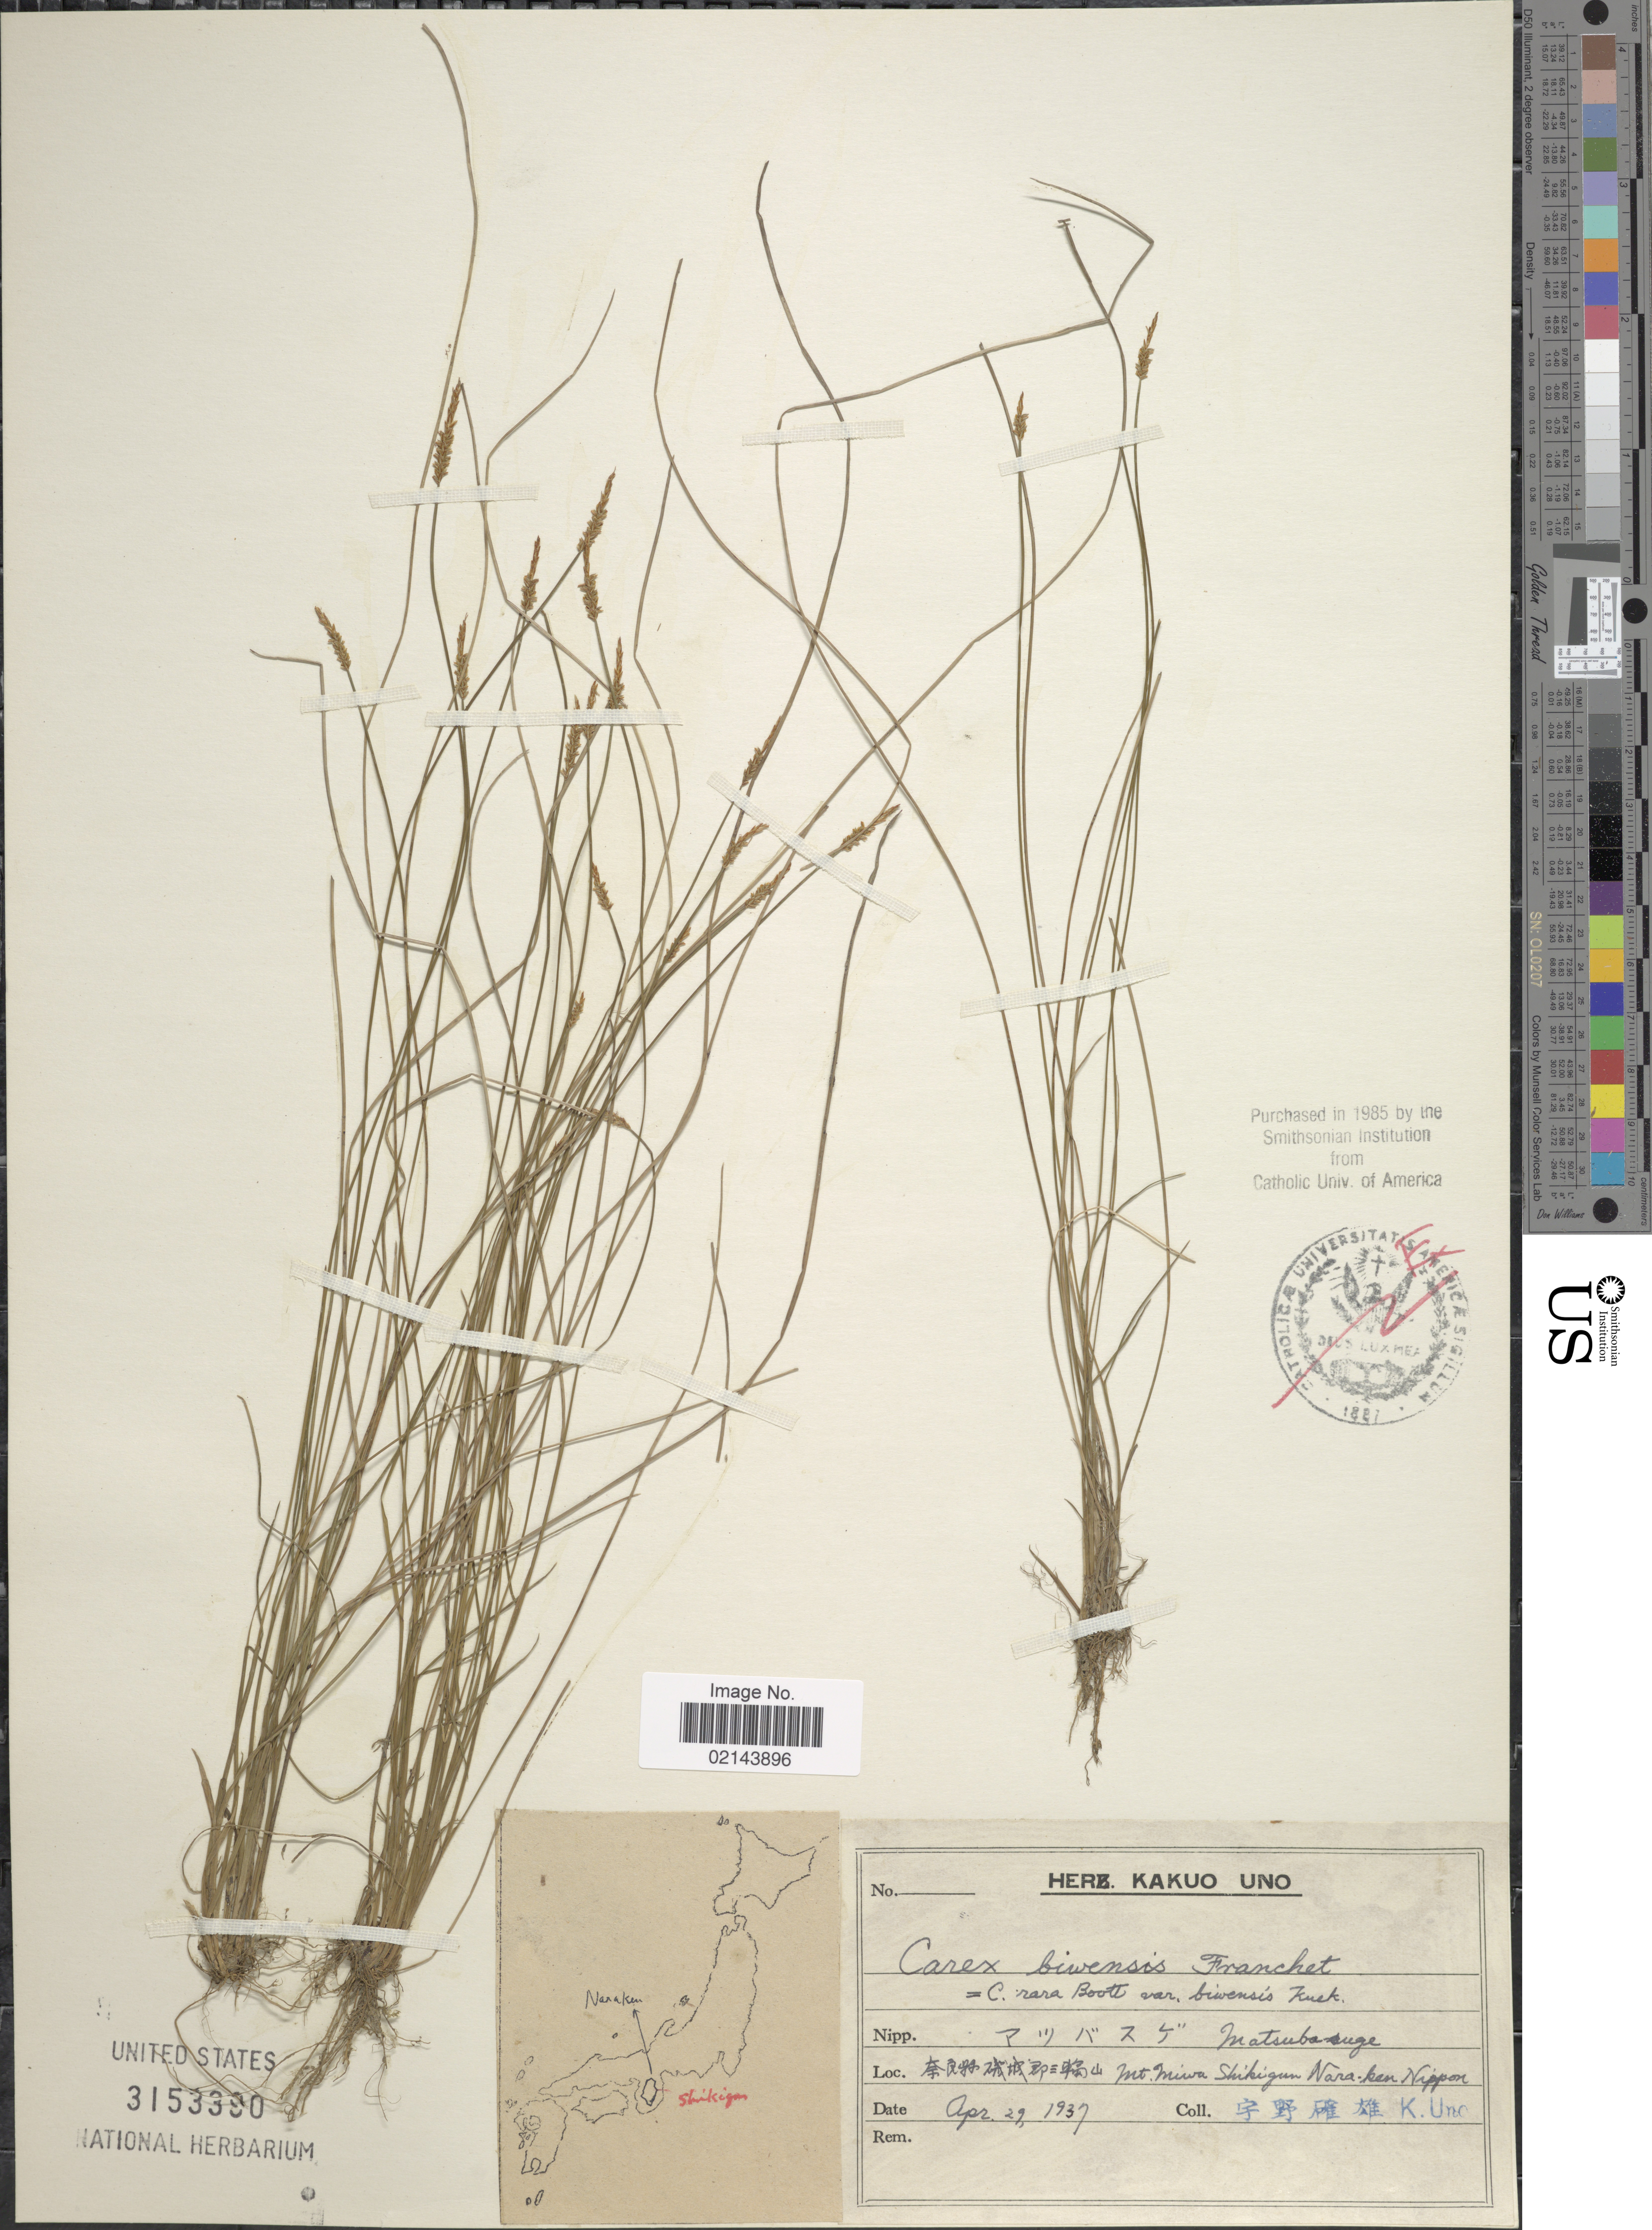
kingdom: Plantae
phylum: Tracheophyta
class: Liliopsida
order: Poales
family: Cyperaceae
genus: Carex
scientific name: Carex biwensis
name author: Franch.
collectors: K. Uno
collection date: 1937-04-29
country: Japan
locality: Mt. Miwa, Shikigun, Nara-ken, Nippon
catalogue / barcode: US 3153390